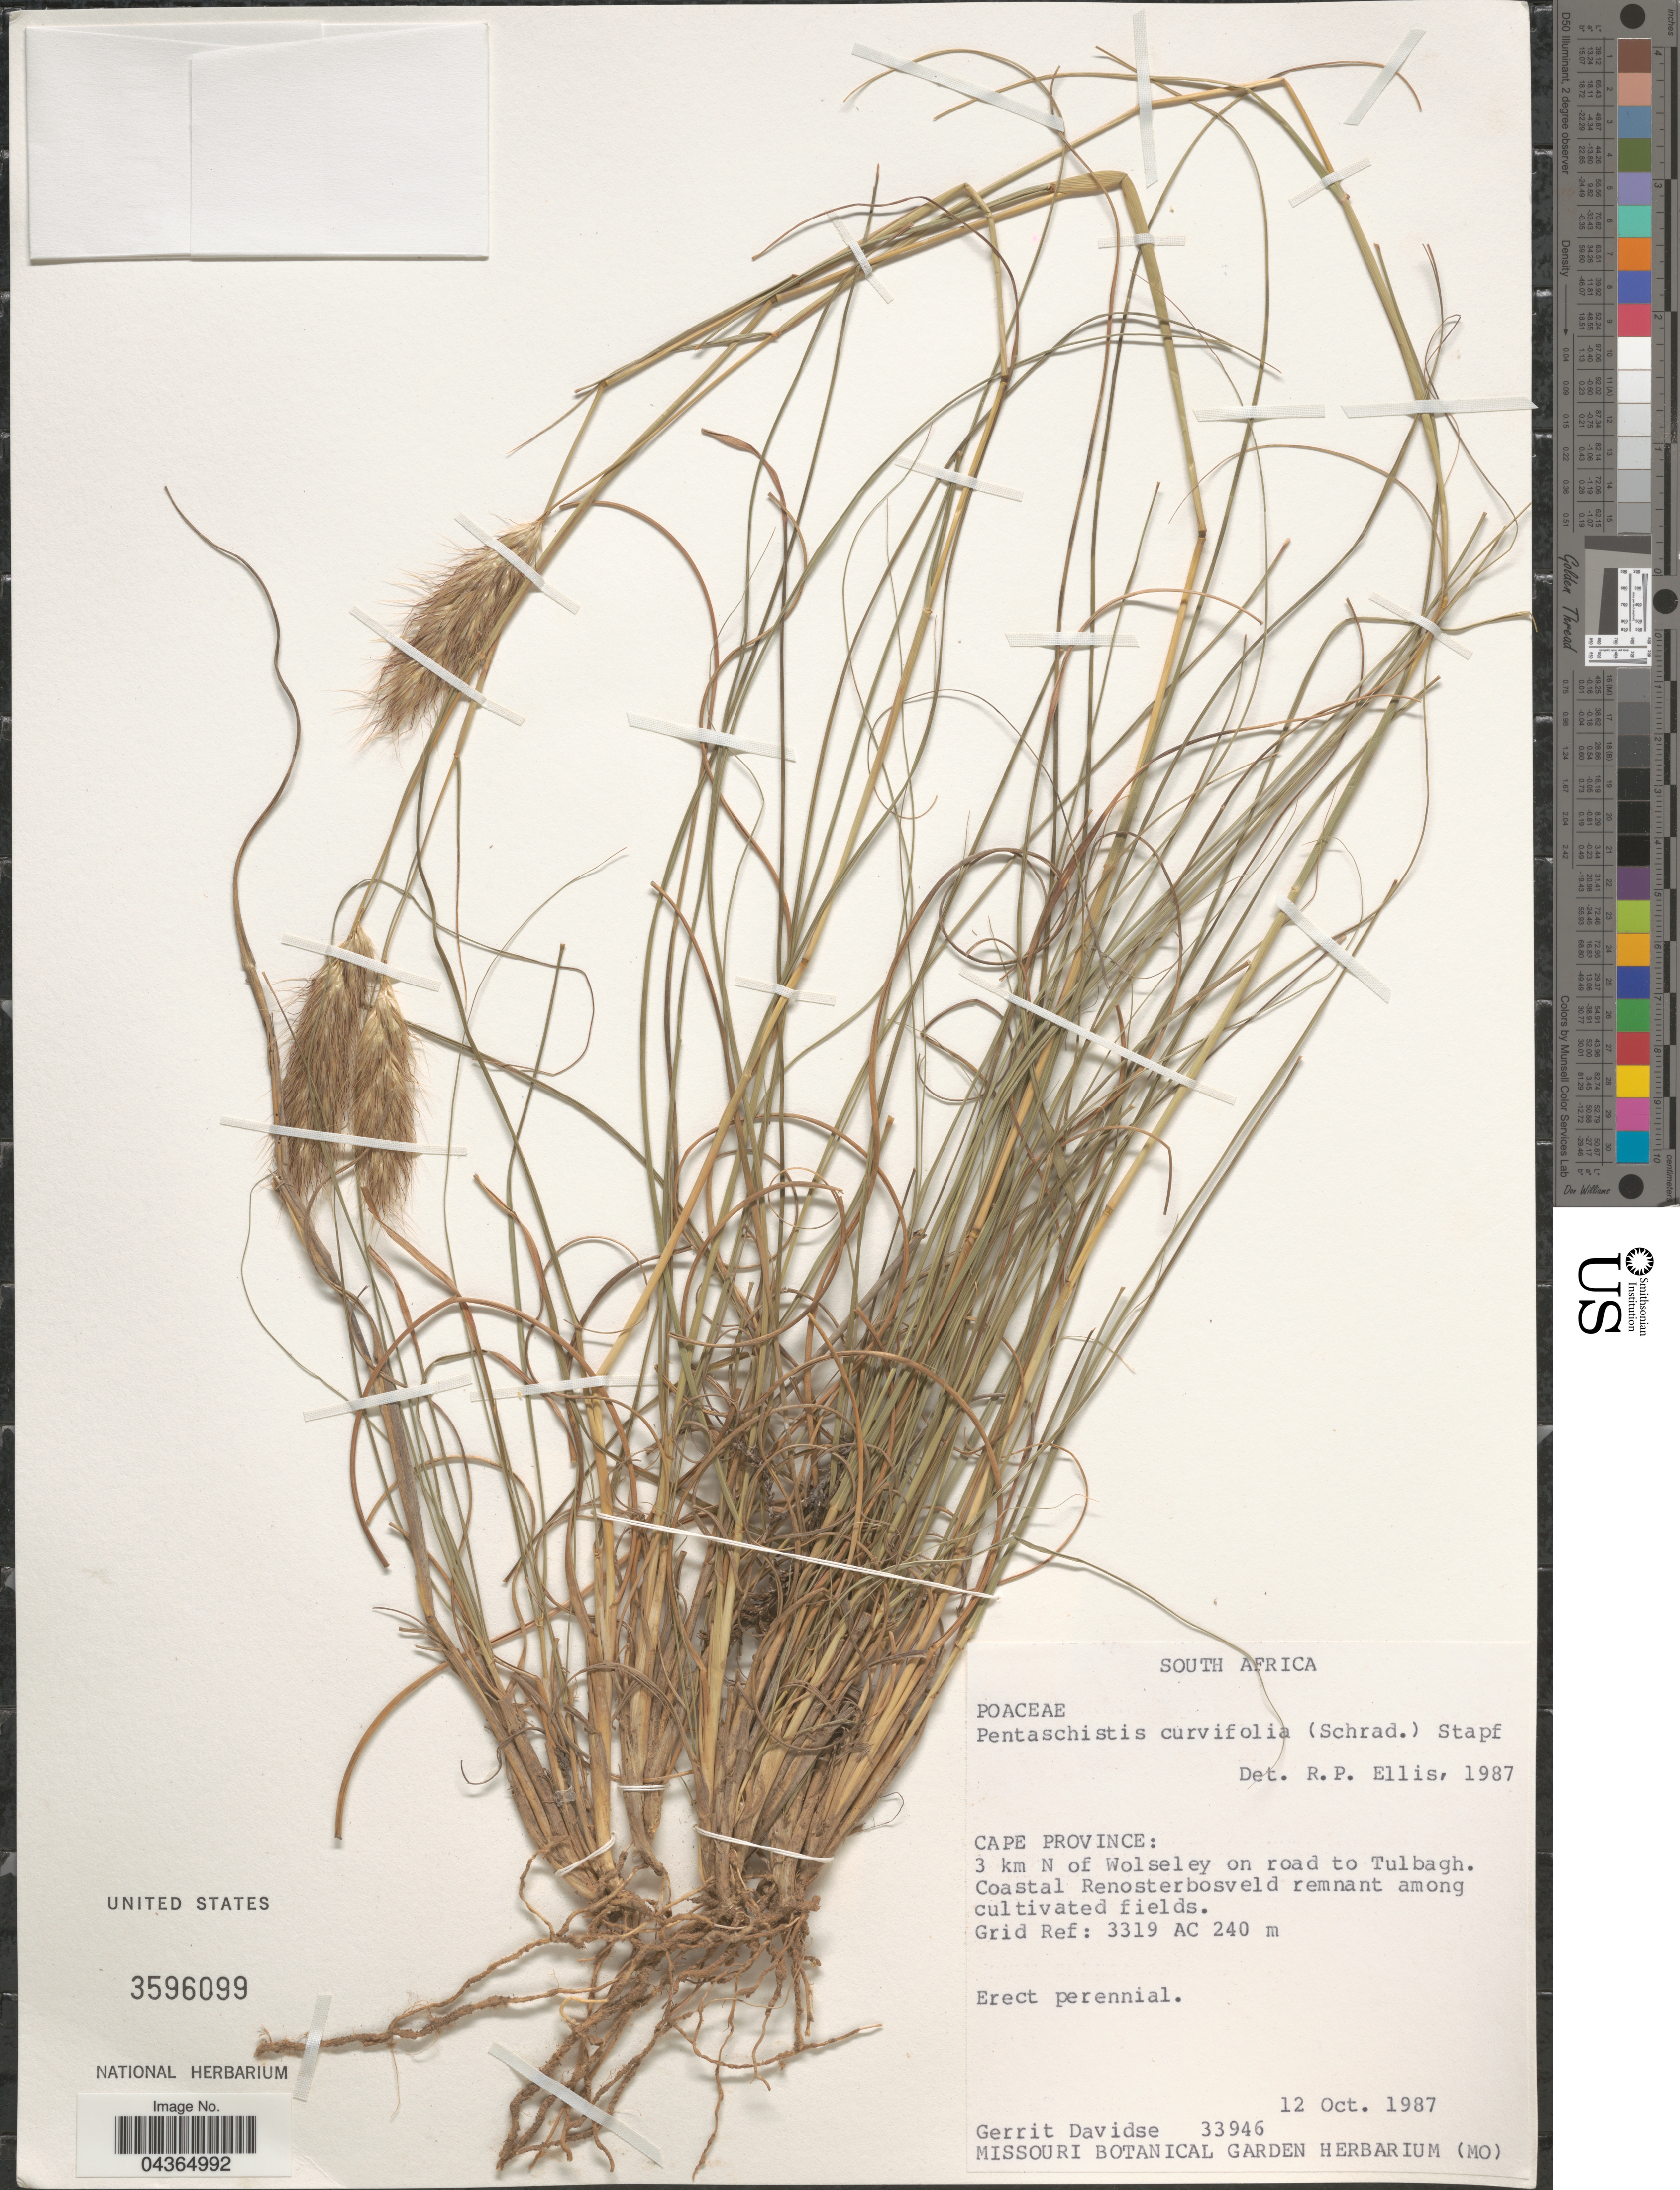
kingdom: Plantae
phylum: Tracheophyta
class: Liliopsida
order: Poales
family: Poaceae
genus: Pentameris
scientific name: Pentameris curvifolia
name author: (Schrad.) Steud.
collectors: G. Davidse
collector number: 33946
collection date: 1987-10-12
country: South Africa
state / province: Western Cape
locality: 3 km N of Wolseley on road to Tulbagh. Coastal Renosterbosveld remnant among cultivated fields. Grid Ref: 3319 AC.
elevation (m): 240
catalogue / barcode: US 3596099